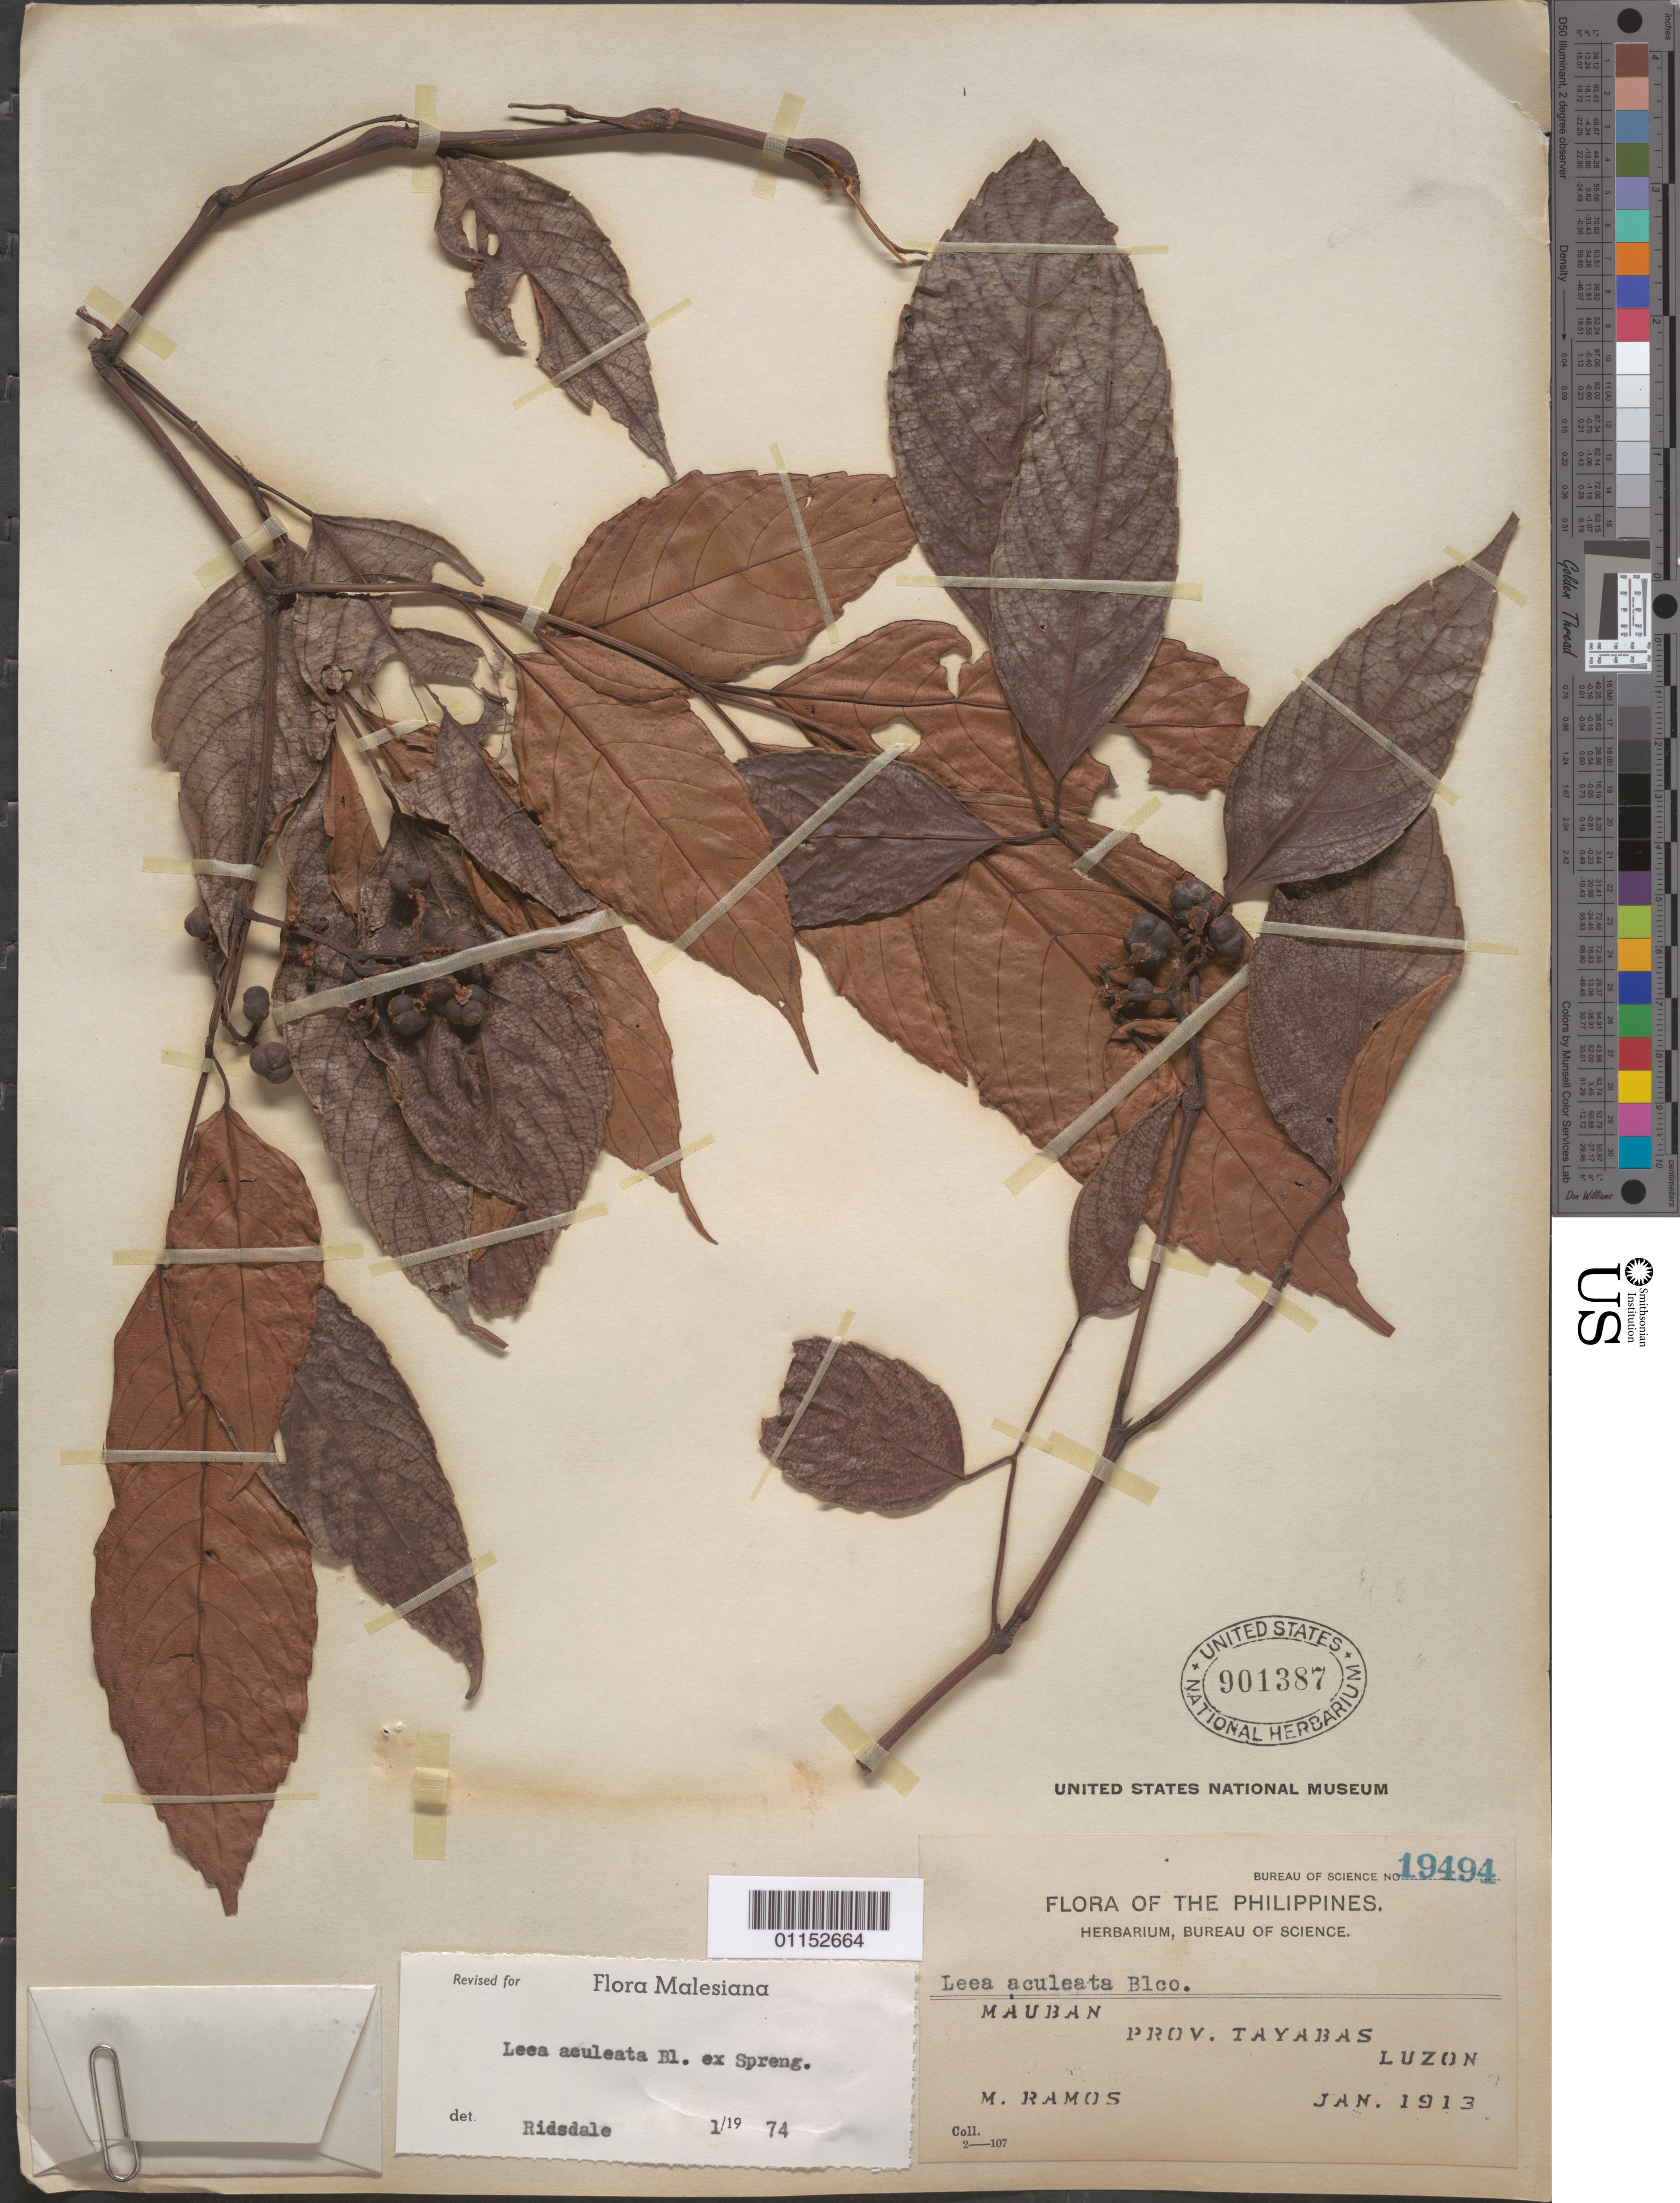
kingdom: Plantae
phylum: Tracheophyta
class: Magnoliopsida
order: Vitales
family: Vitaceae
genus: Leea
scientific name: Leea aculeata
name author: Blume ex Spreng.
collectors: M. Ramos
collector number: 19494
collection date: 1913-01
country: Philippines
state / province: Calabarzon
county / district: Quezon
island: Luzon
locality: Luzon. Tayabas.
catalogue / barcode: US 901387